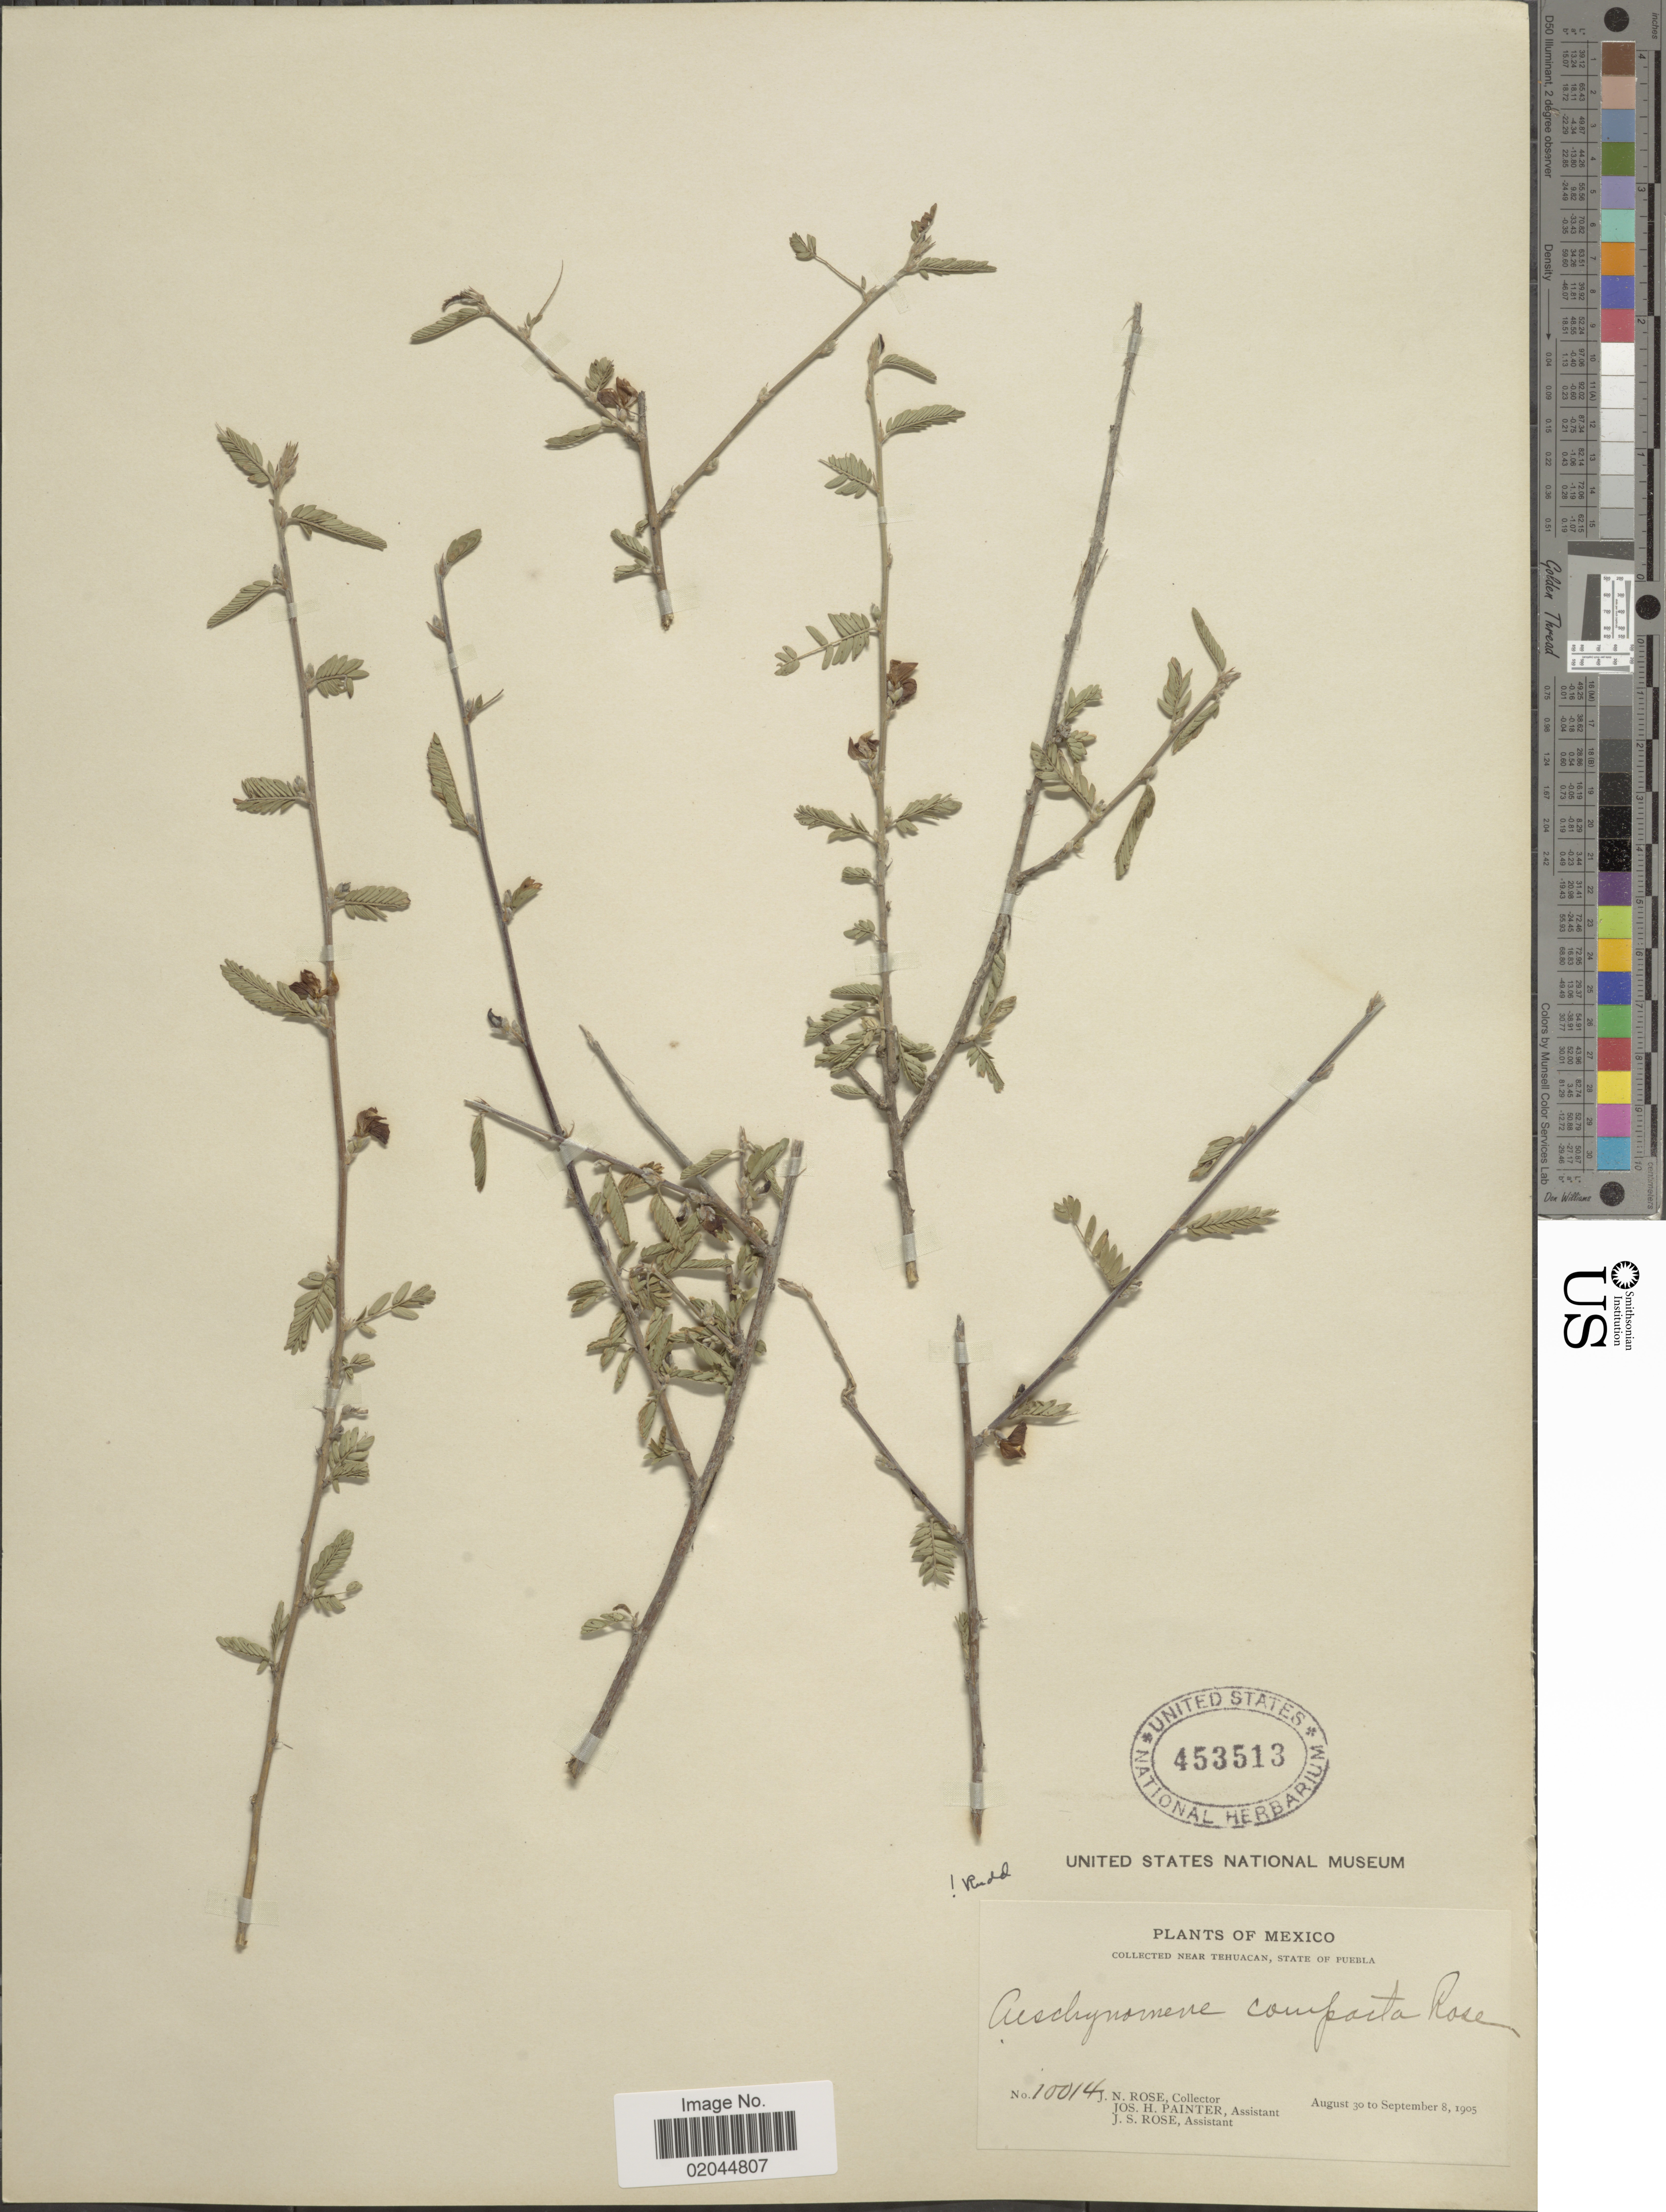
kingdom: Plantae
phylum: Tracheophyta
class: Magnoliopsida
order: Fabales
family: Fabaceae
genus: Aeschynomene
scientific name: Aeschynomene compacta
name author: Rose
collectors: J. N. Rose, J. H. Painter & J. S. Rose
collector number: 10014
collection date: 1905-08-30/1905-09-08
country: Mexico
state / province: Puebla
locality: Near Tehuacan, State of Puebla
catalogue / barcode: US 453513